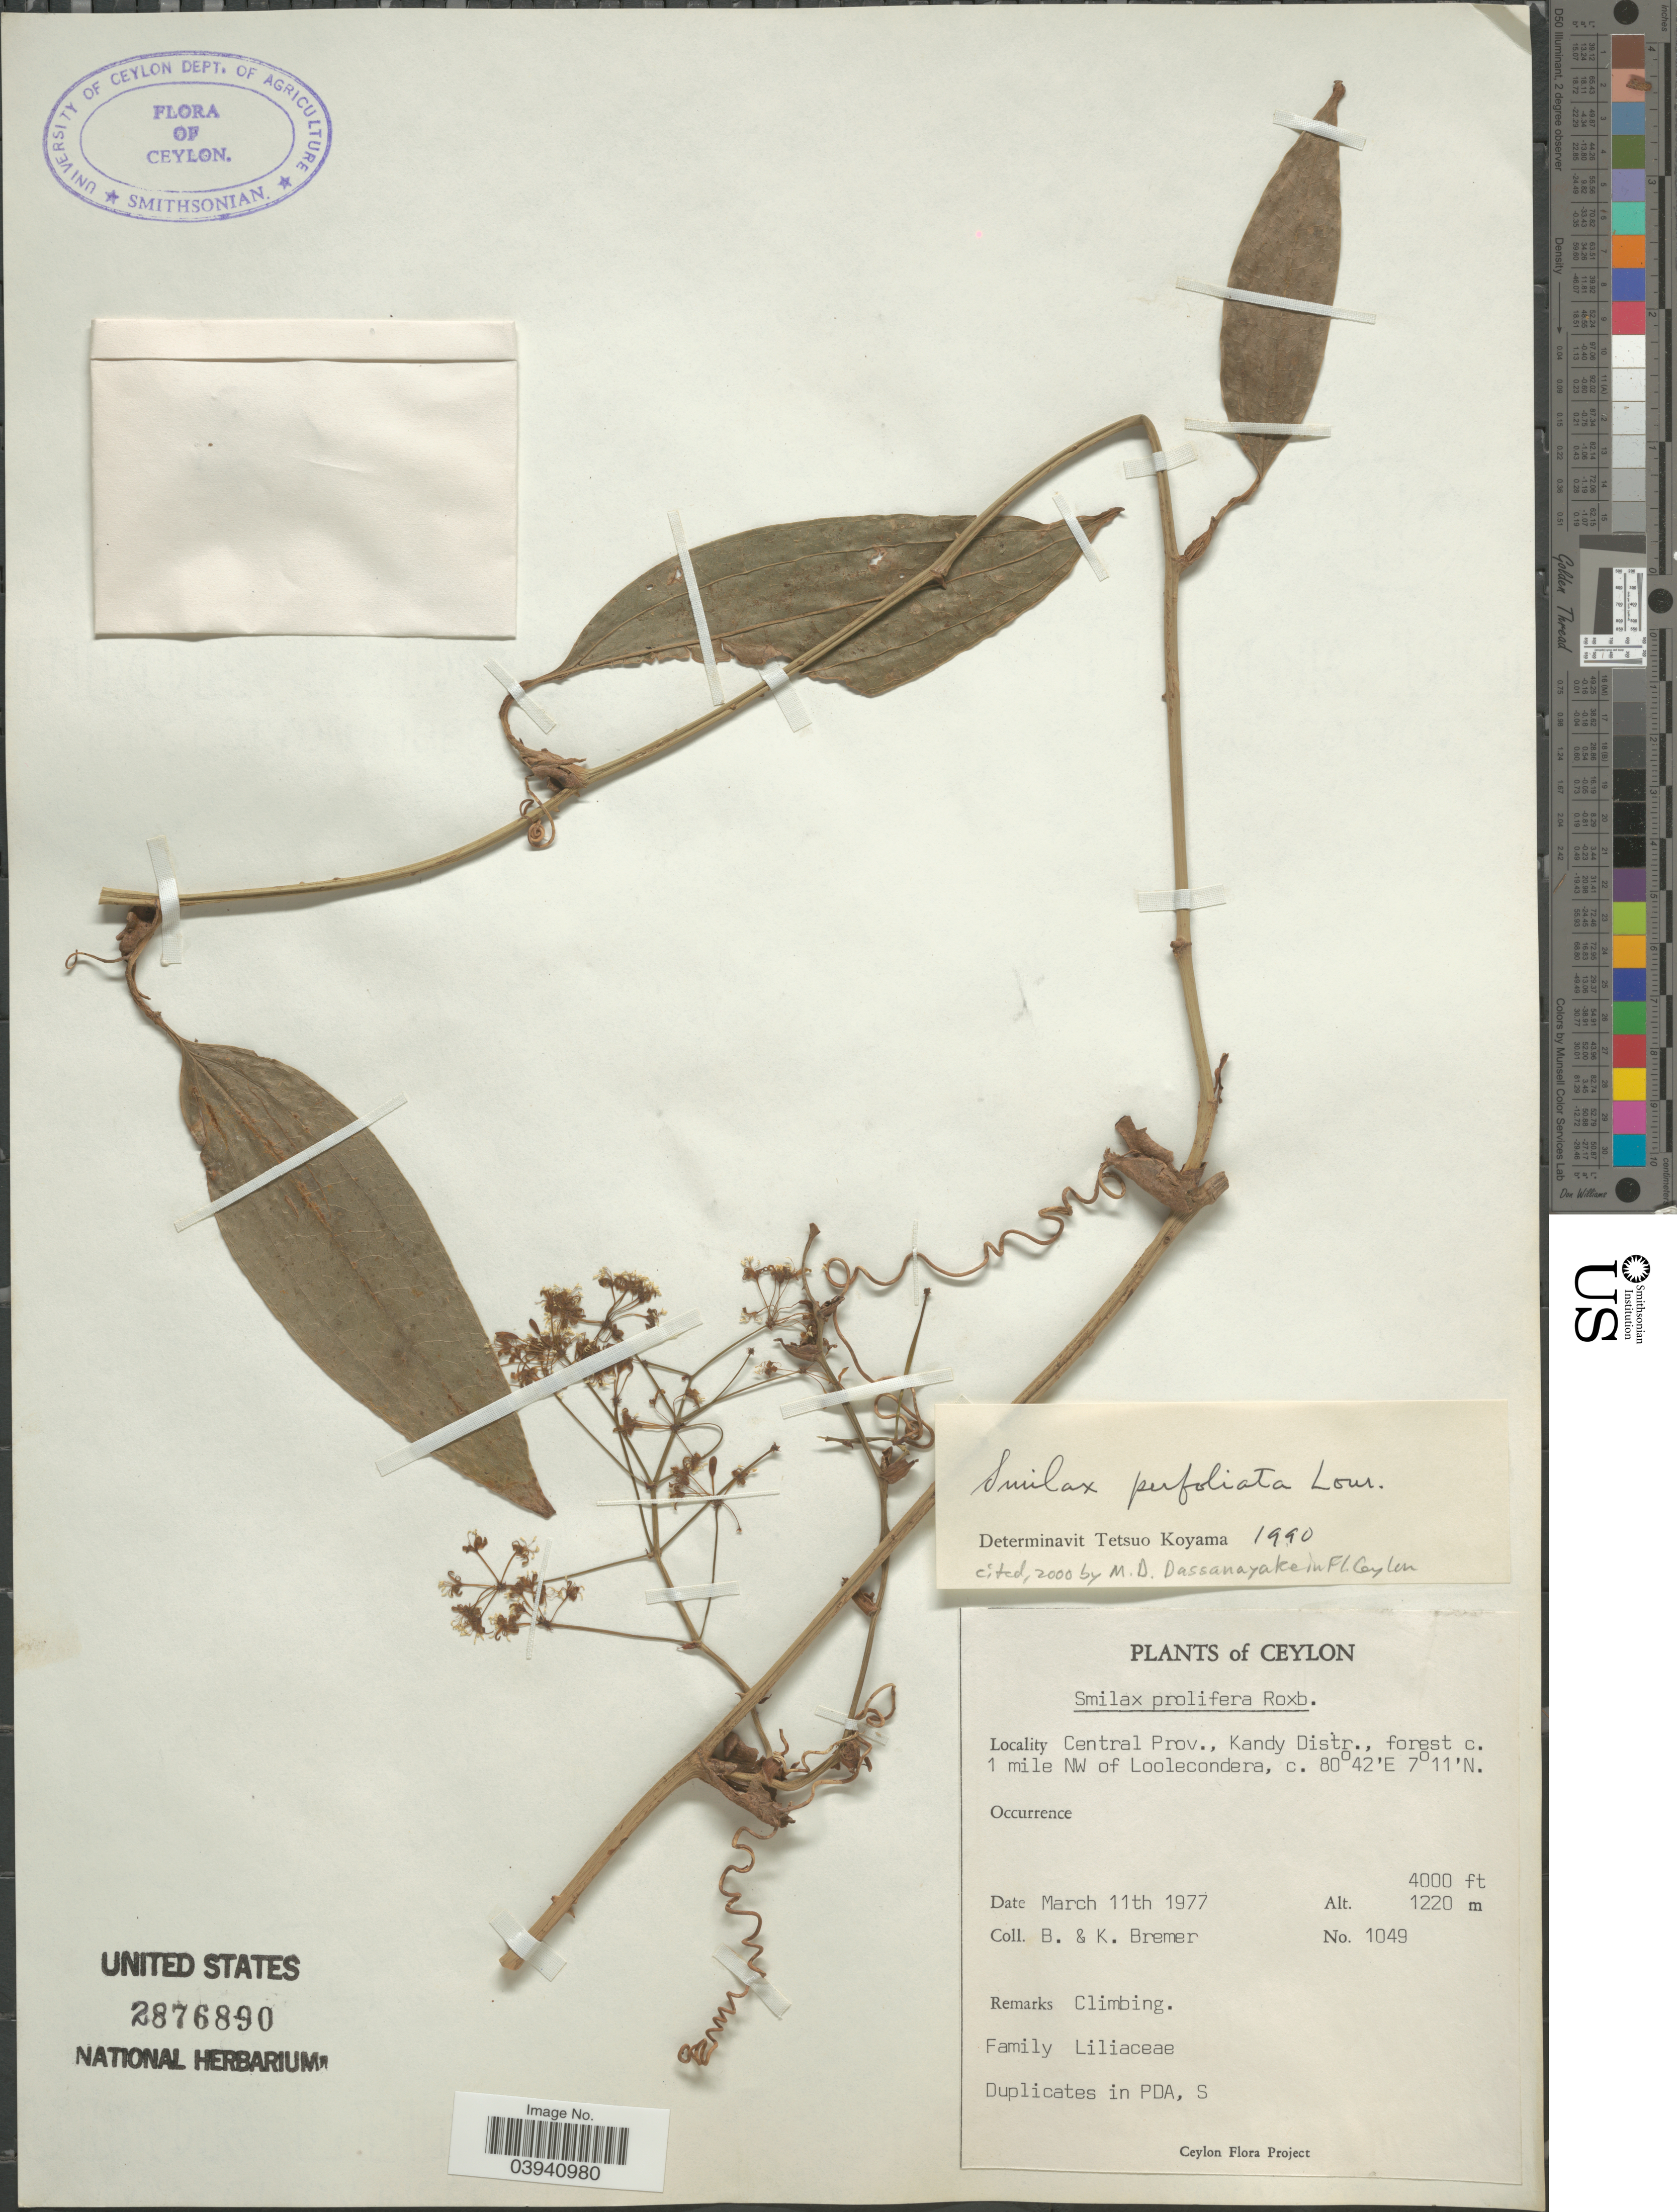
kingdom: Plantae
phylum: Tracheophyta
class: Liliopsida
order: Liliales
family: Smilacaceae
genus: Smilax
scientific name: Smilax perfoliata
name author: Lour.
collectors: B. Bremer & K. Bremer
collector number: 1049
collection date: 1977-03-11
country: Sri Lanka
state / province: Central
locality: Ceylon. Kandy Distr., forest c. 1 mile NW of Loolecondera.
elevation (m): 1219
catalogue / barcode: US 2876890